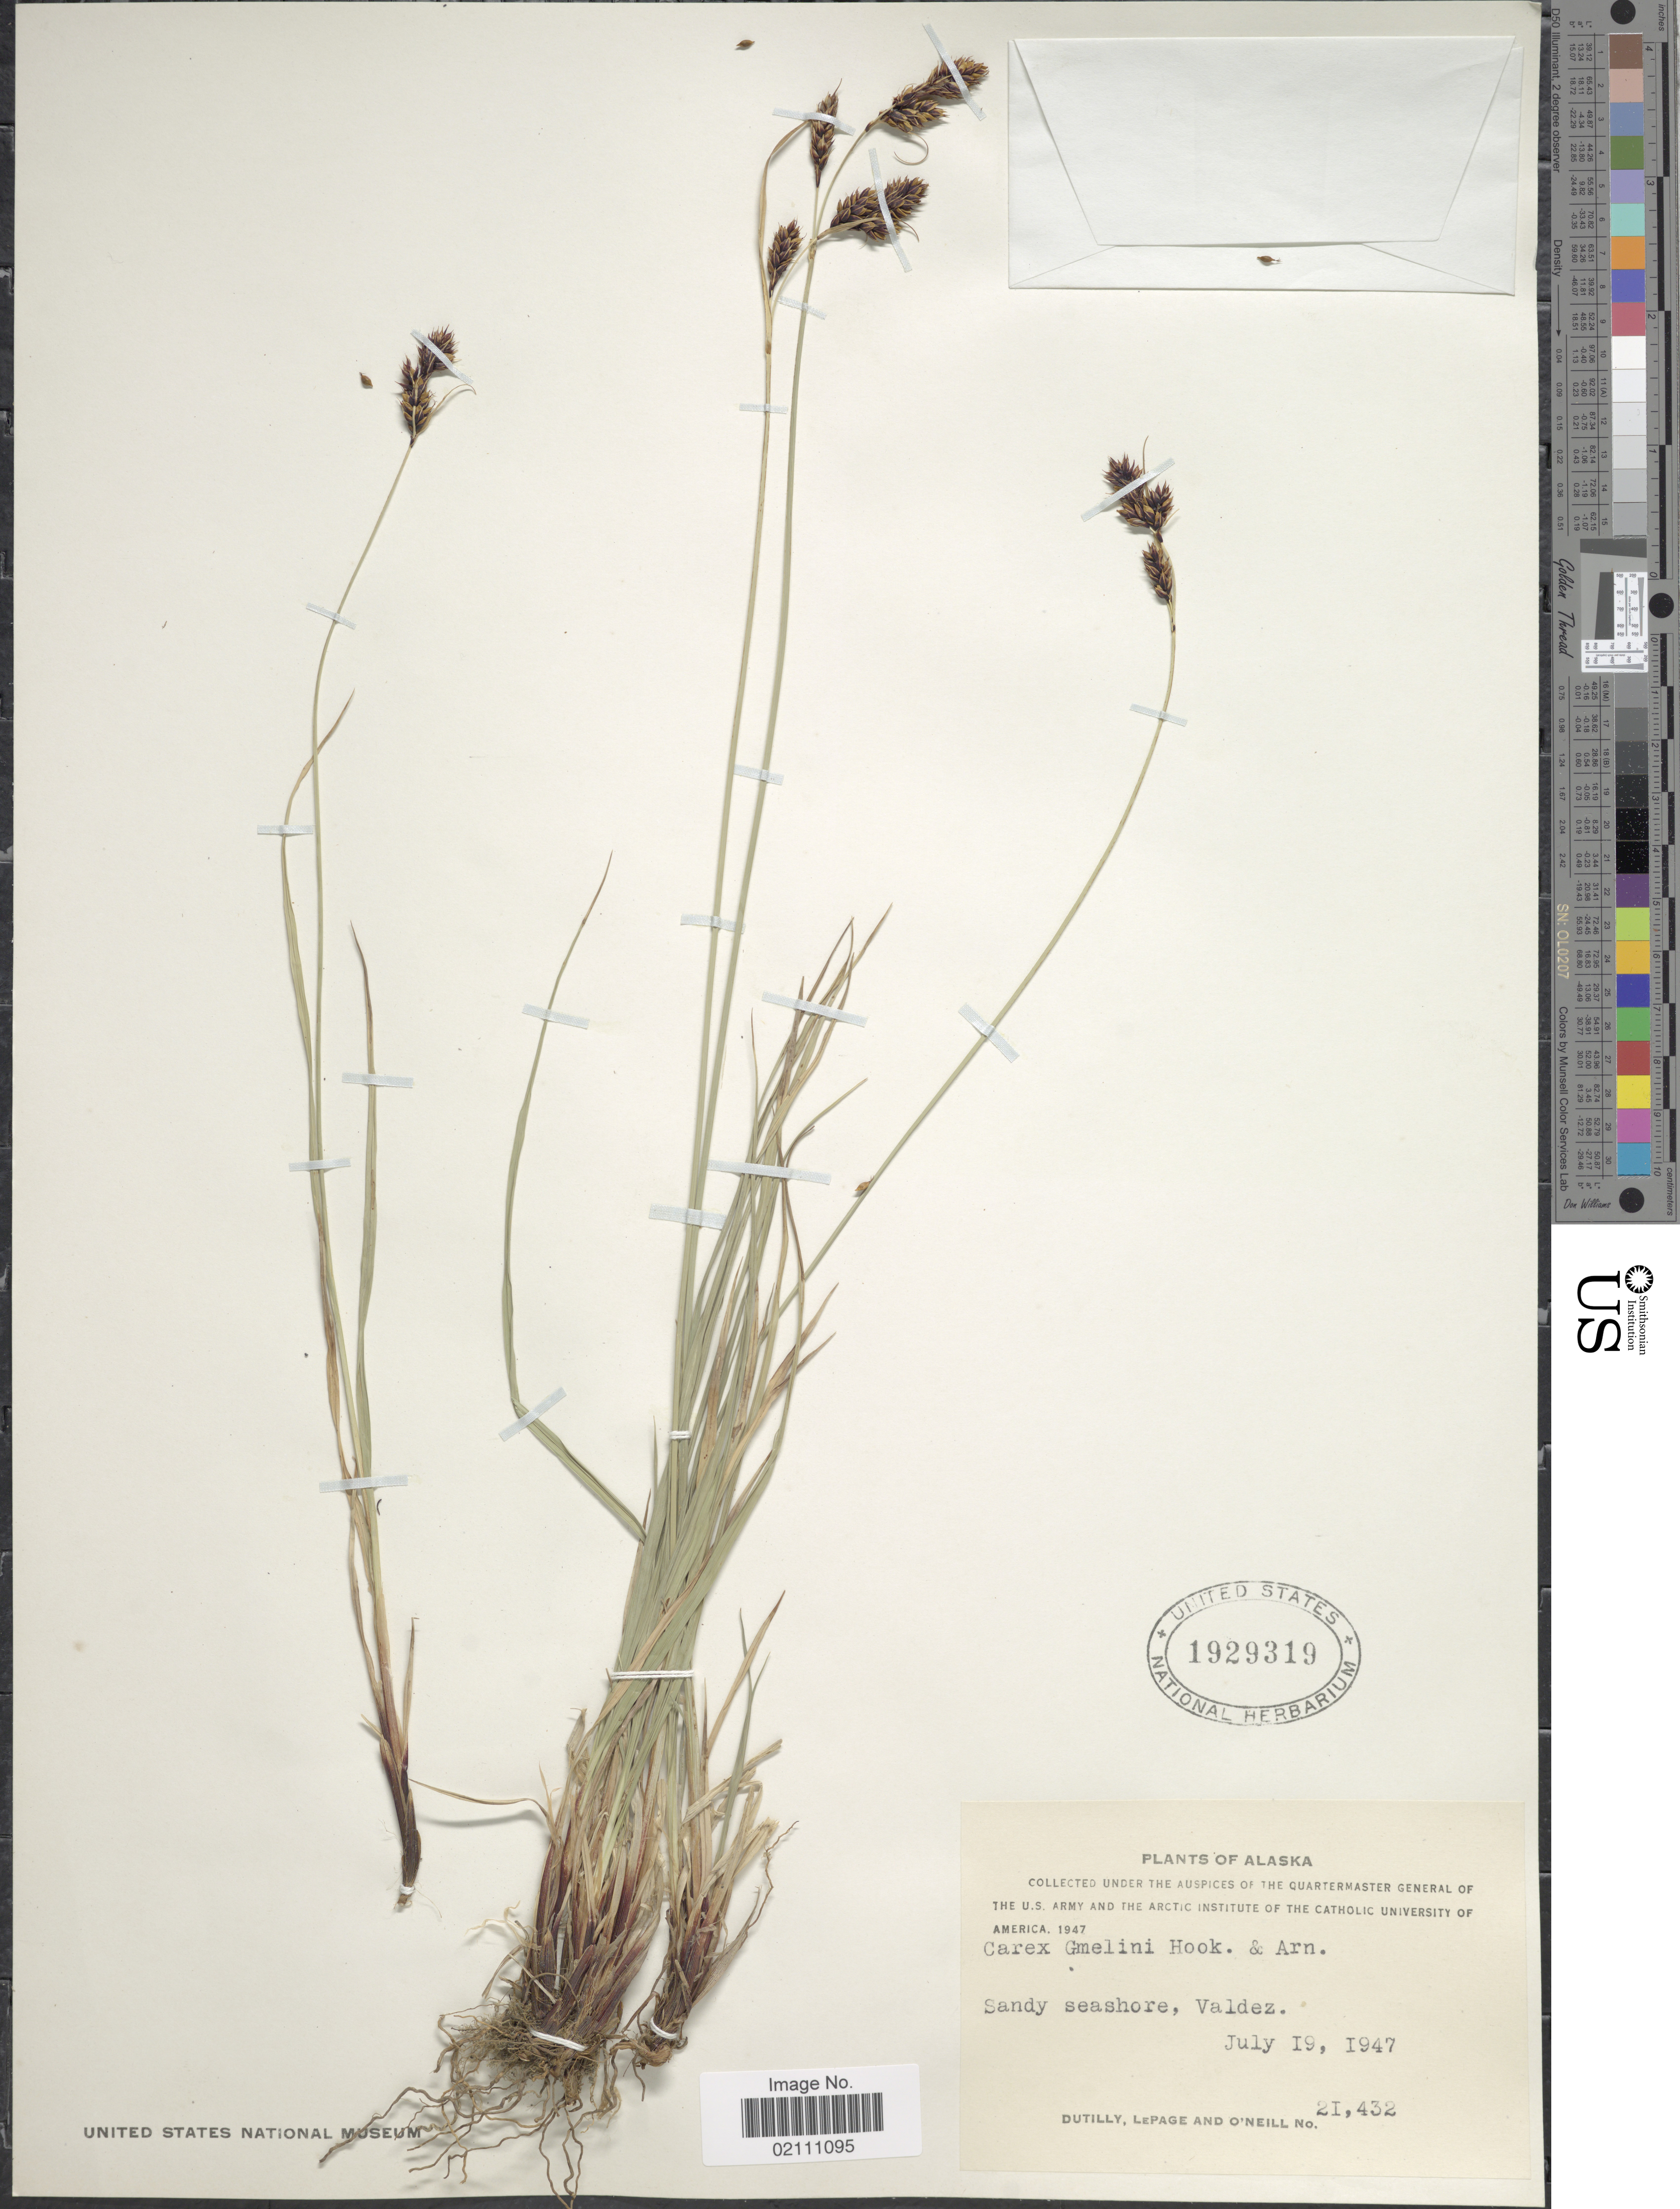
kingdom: Plantae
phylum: Tracheophyta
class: Liliopsida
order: Poales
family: Cyperaceae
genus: Carex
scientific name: Carex gmelinii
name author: Hook. & Arn.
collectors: -. Dutilly, -. LePage & -. O'Neill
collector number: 21432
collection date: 1947-07-19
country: United States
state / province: Alaska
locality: Sandy seashore, Valdez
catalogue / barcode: US 1929319